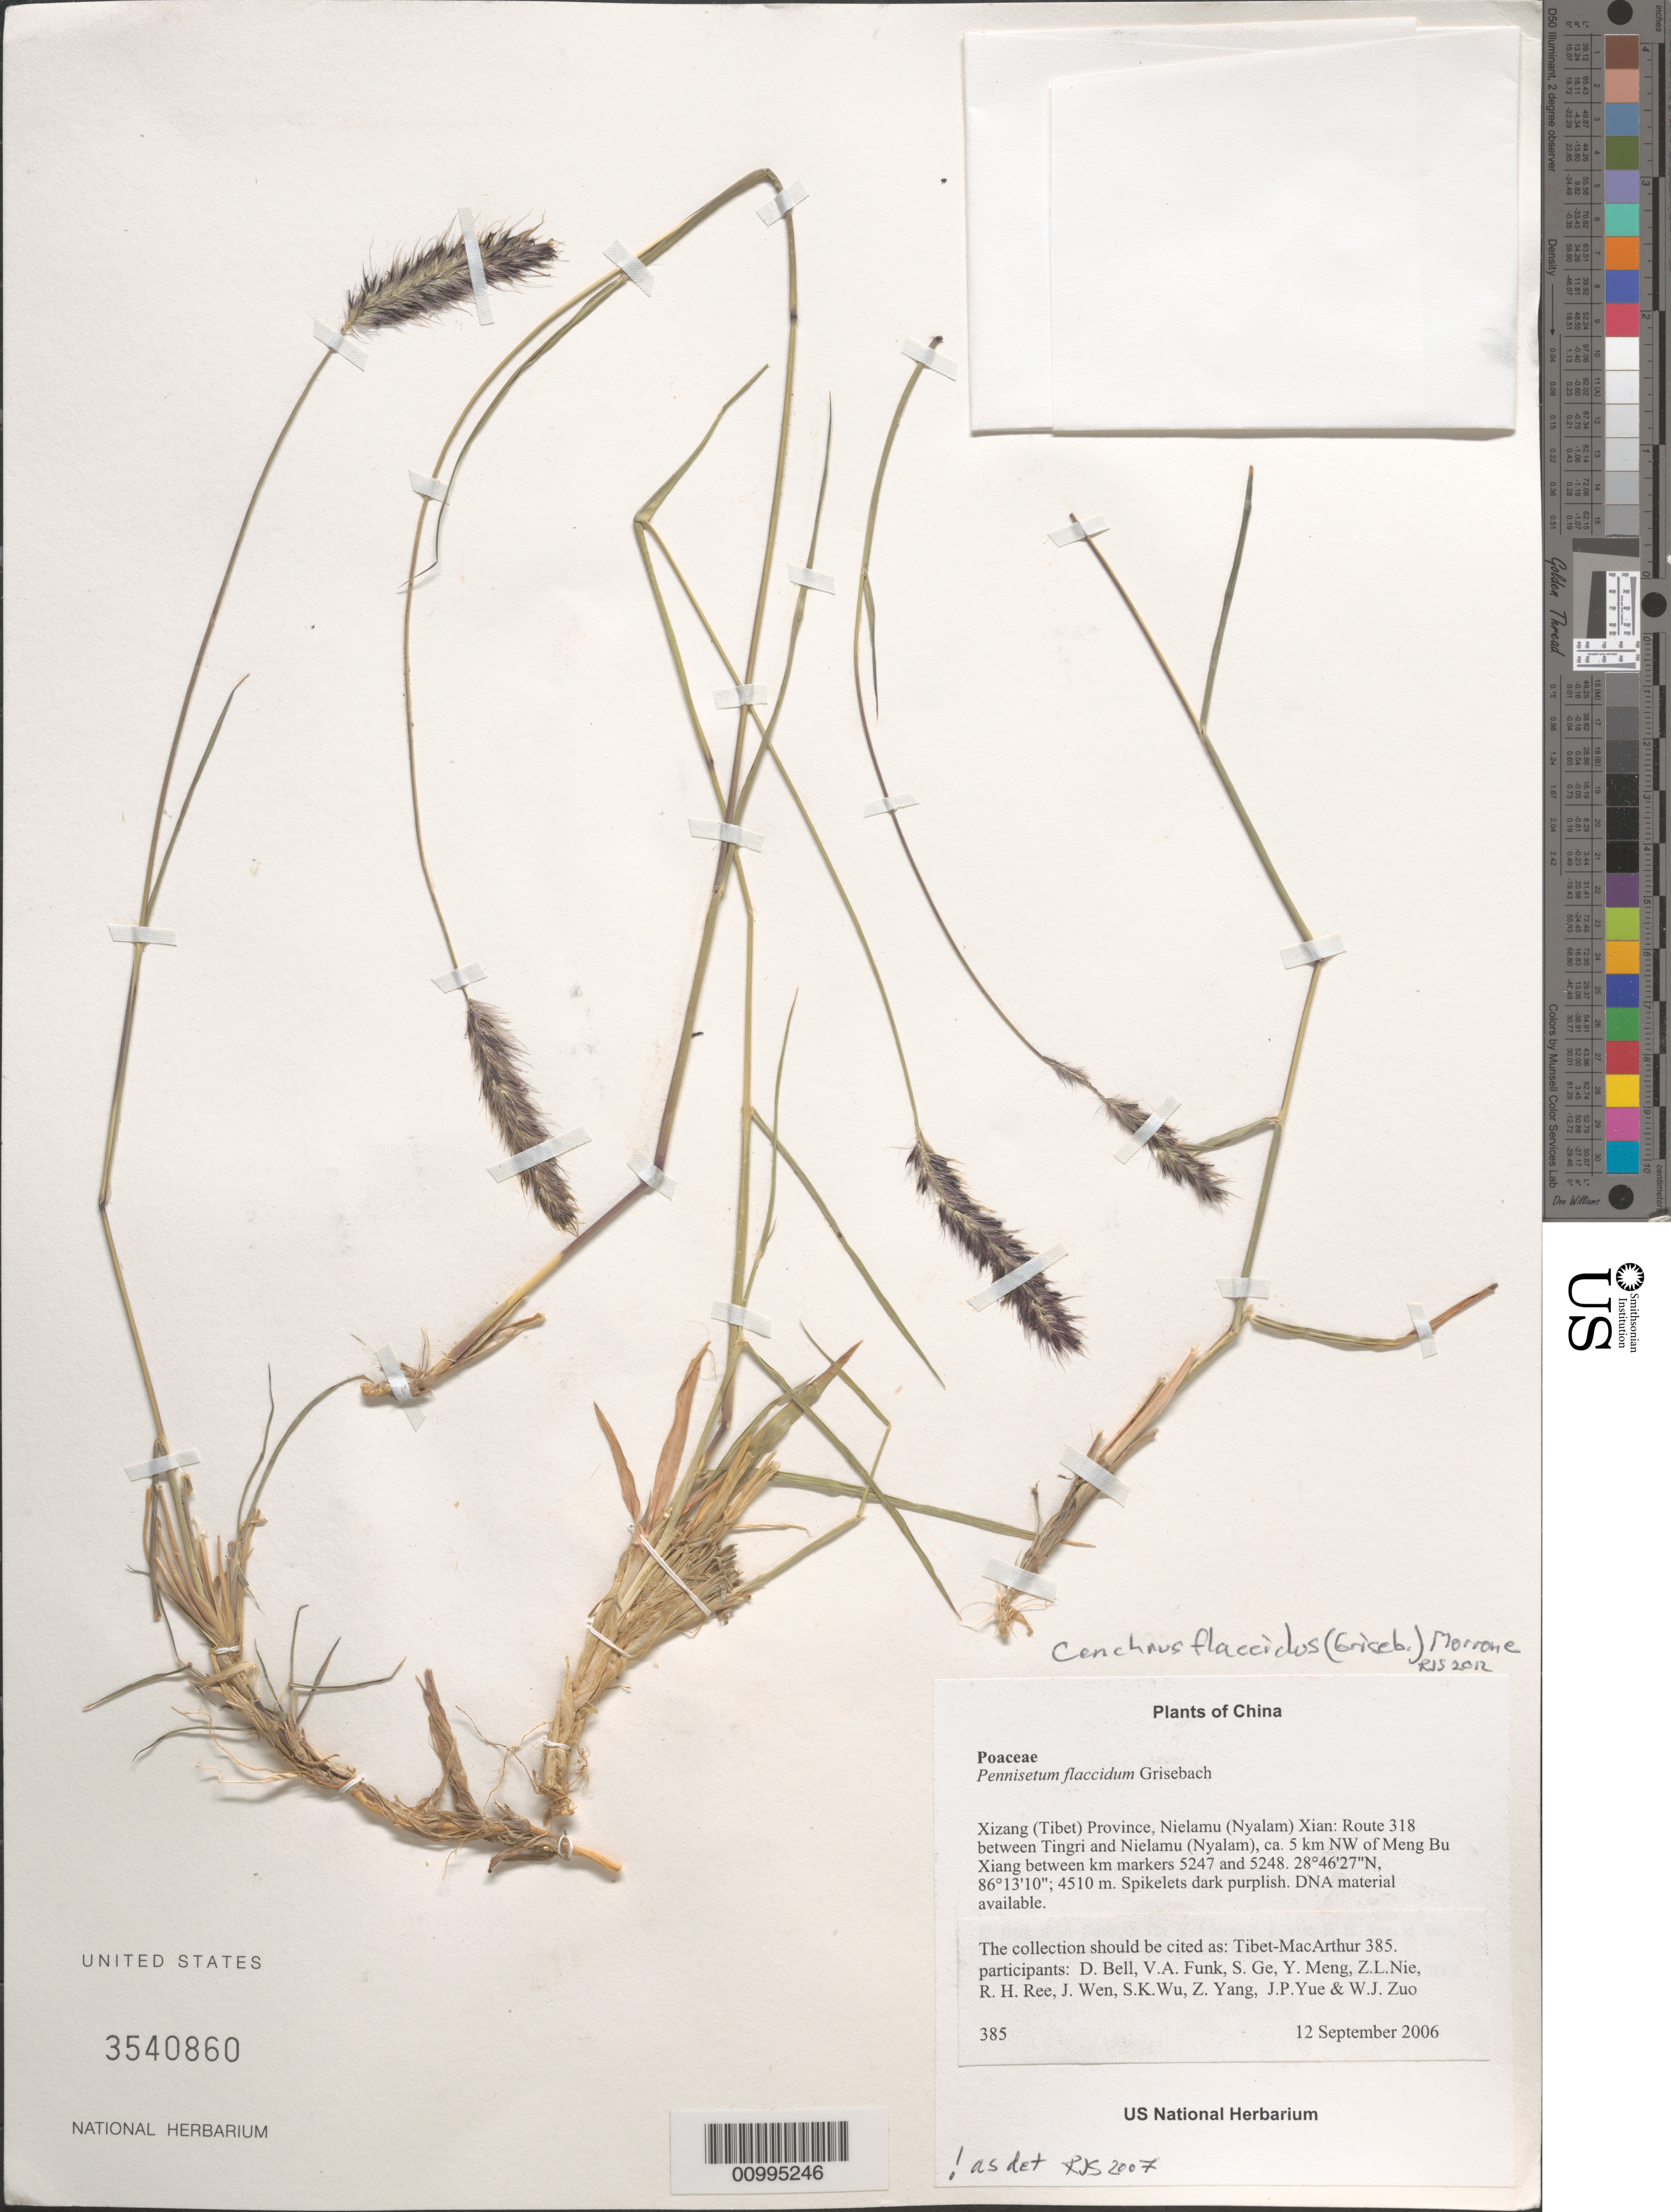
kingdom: Plantae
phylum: Tracheophyta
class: Liliopsida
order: Poales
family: Poaceae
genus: Pennisetum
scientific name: Pennisetum flaccidum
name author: Griseb.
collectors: Tibet-MacArthur, D. A. Bell, V. Funk, S. Ge, Y. Meng, Z. Nie, R. Ree, H. Sun, J. Wen, Z. Yang, J. Yue, Z. Zhou & W. Zuo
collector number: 385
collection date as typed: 12 Sep 2006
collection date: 2006-09-12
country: China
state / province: Xizang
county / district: Nielamu (Nyalam) Xian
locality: Route 318 between Tingri and Nielamu (Nyalam), ca. 5 km NW of Meng Bu Xiang between km markers 5247 and 5259.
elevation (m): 4510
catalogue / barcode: US 3540860